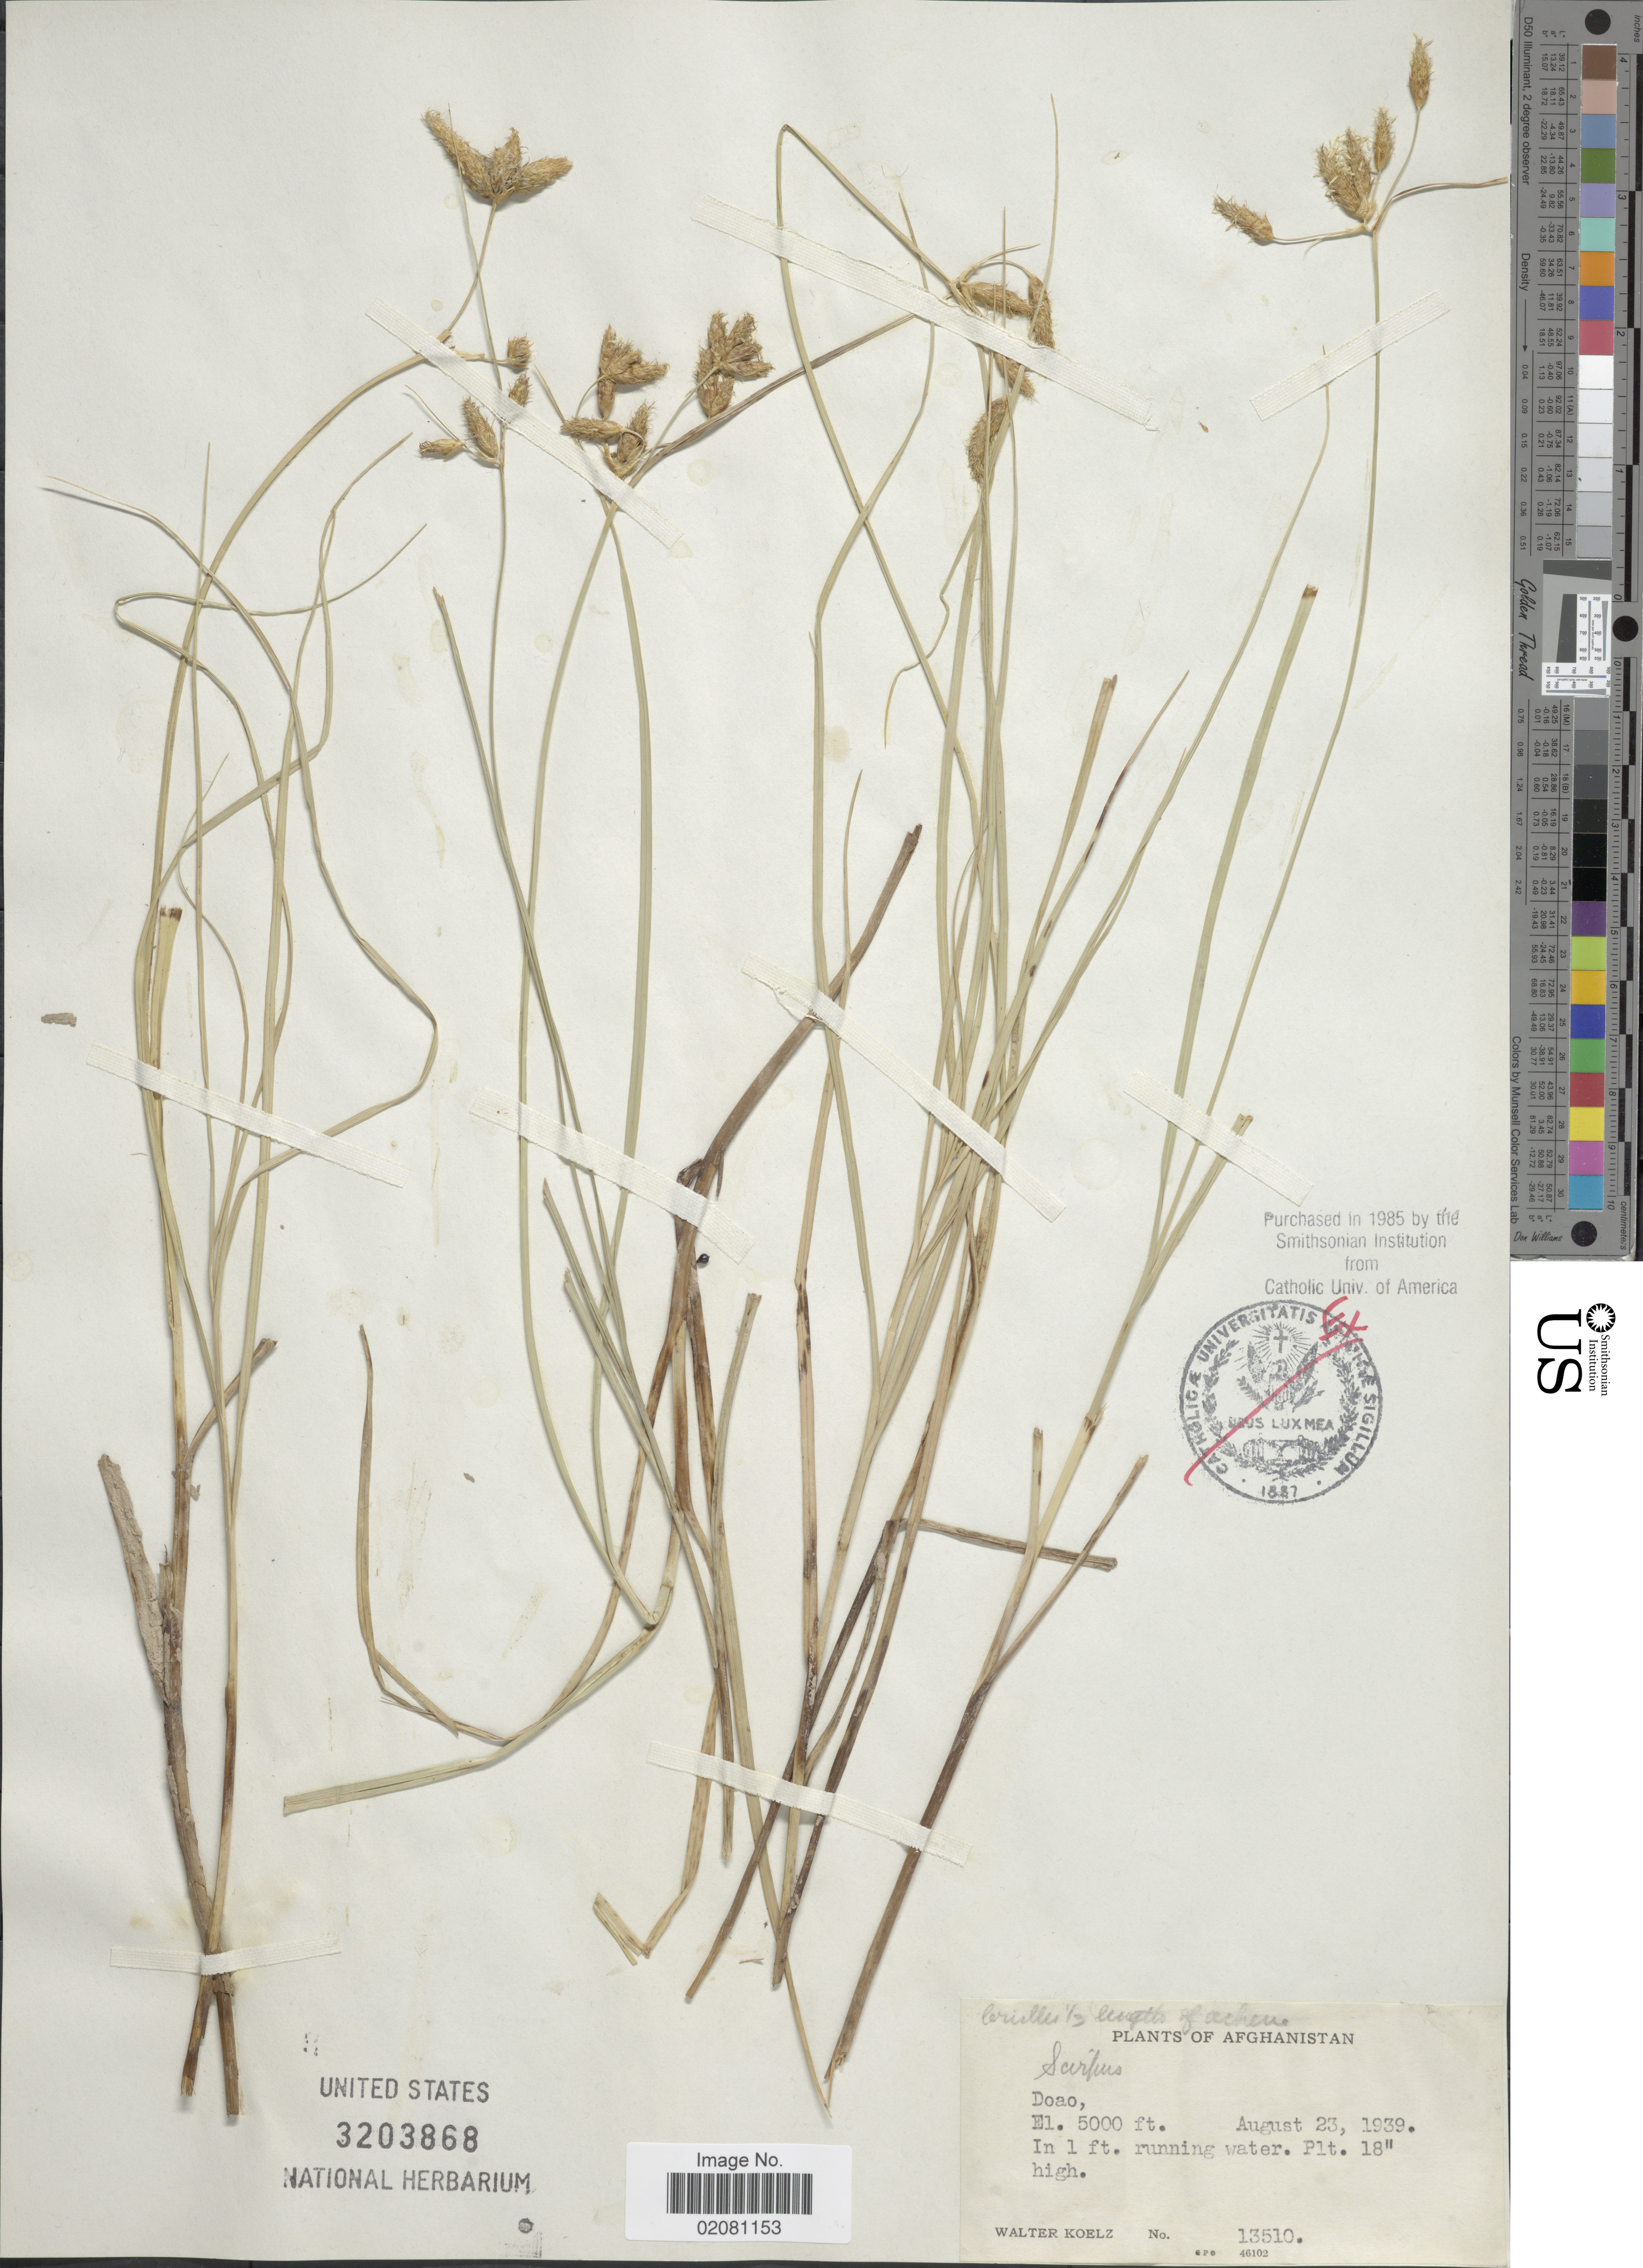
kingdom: Plantae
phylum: Tracheophyta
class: Liliopsida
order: Poales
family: Cyperaceae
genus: Bolboschoenus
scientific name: Bolboschoenus sp.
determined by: Strong, M. T., (US), Smithsonian Institution - National Museum of Natural History (UNITED STATES)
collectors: W. N. Koelz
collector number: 13510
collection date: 1939-08-23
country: Afghanistan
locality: In 1 ft. running water, Doao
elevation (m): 1524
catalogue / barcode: US 3203868